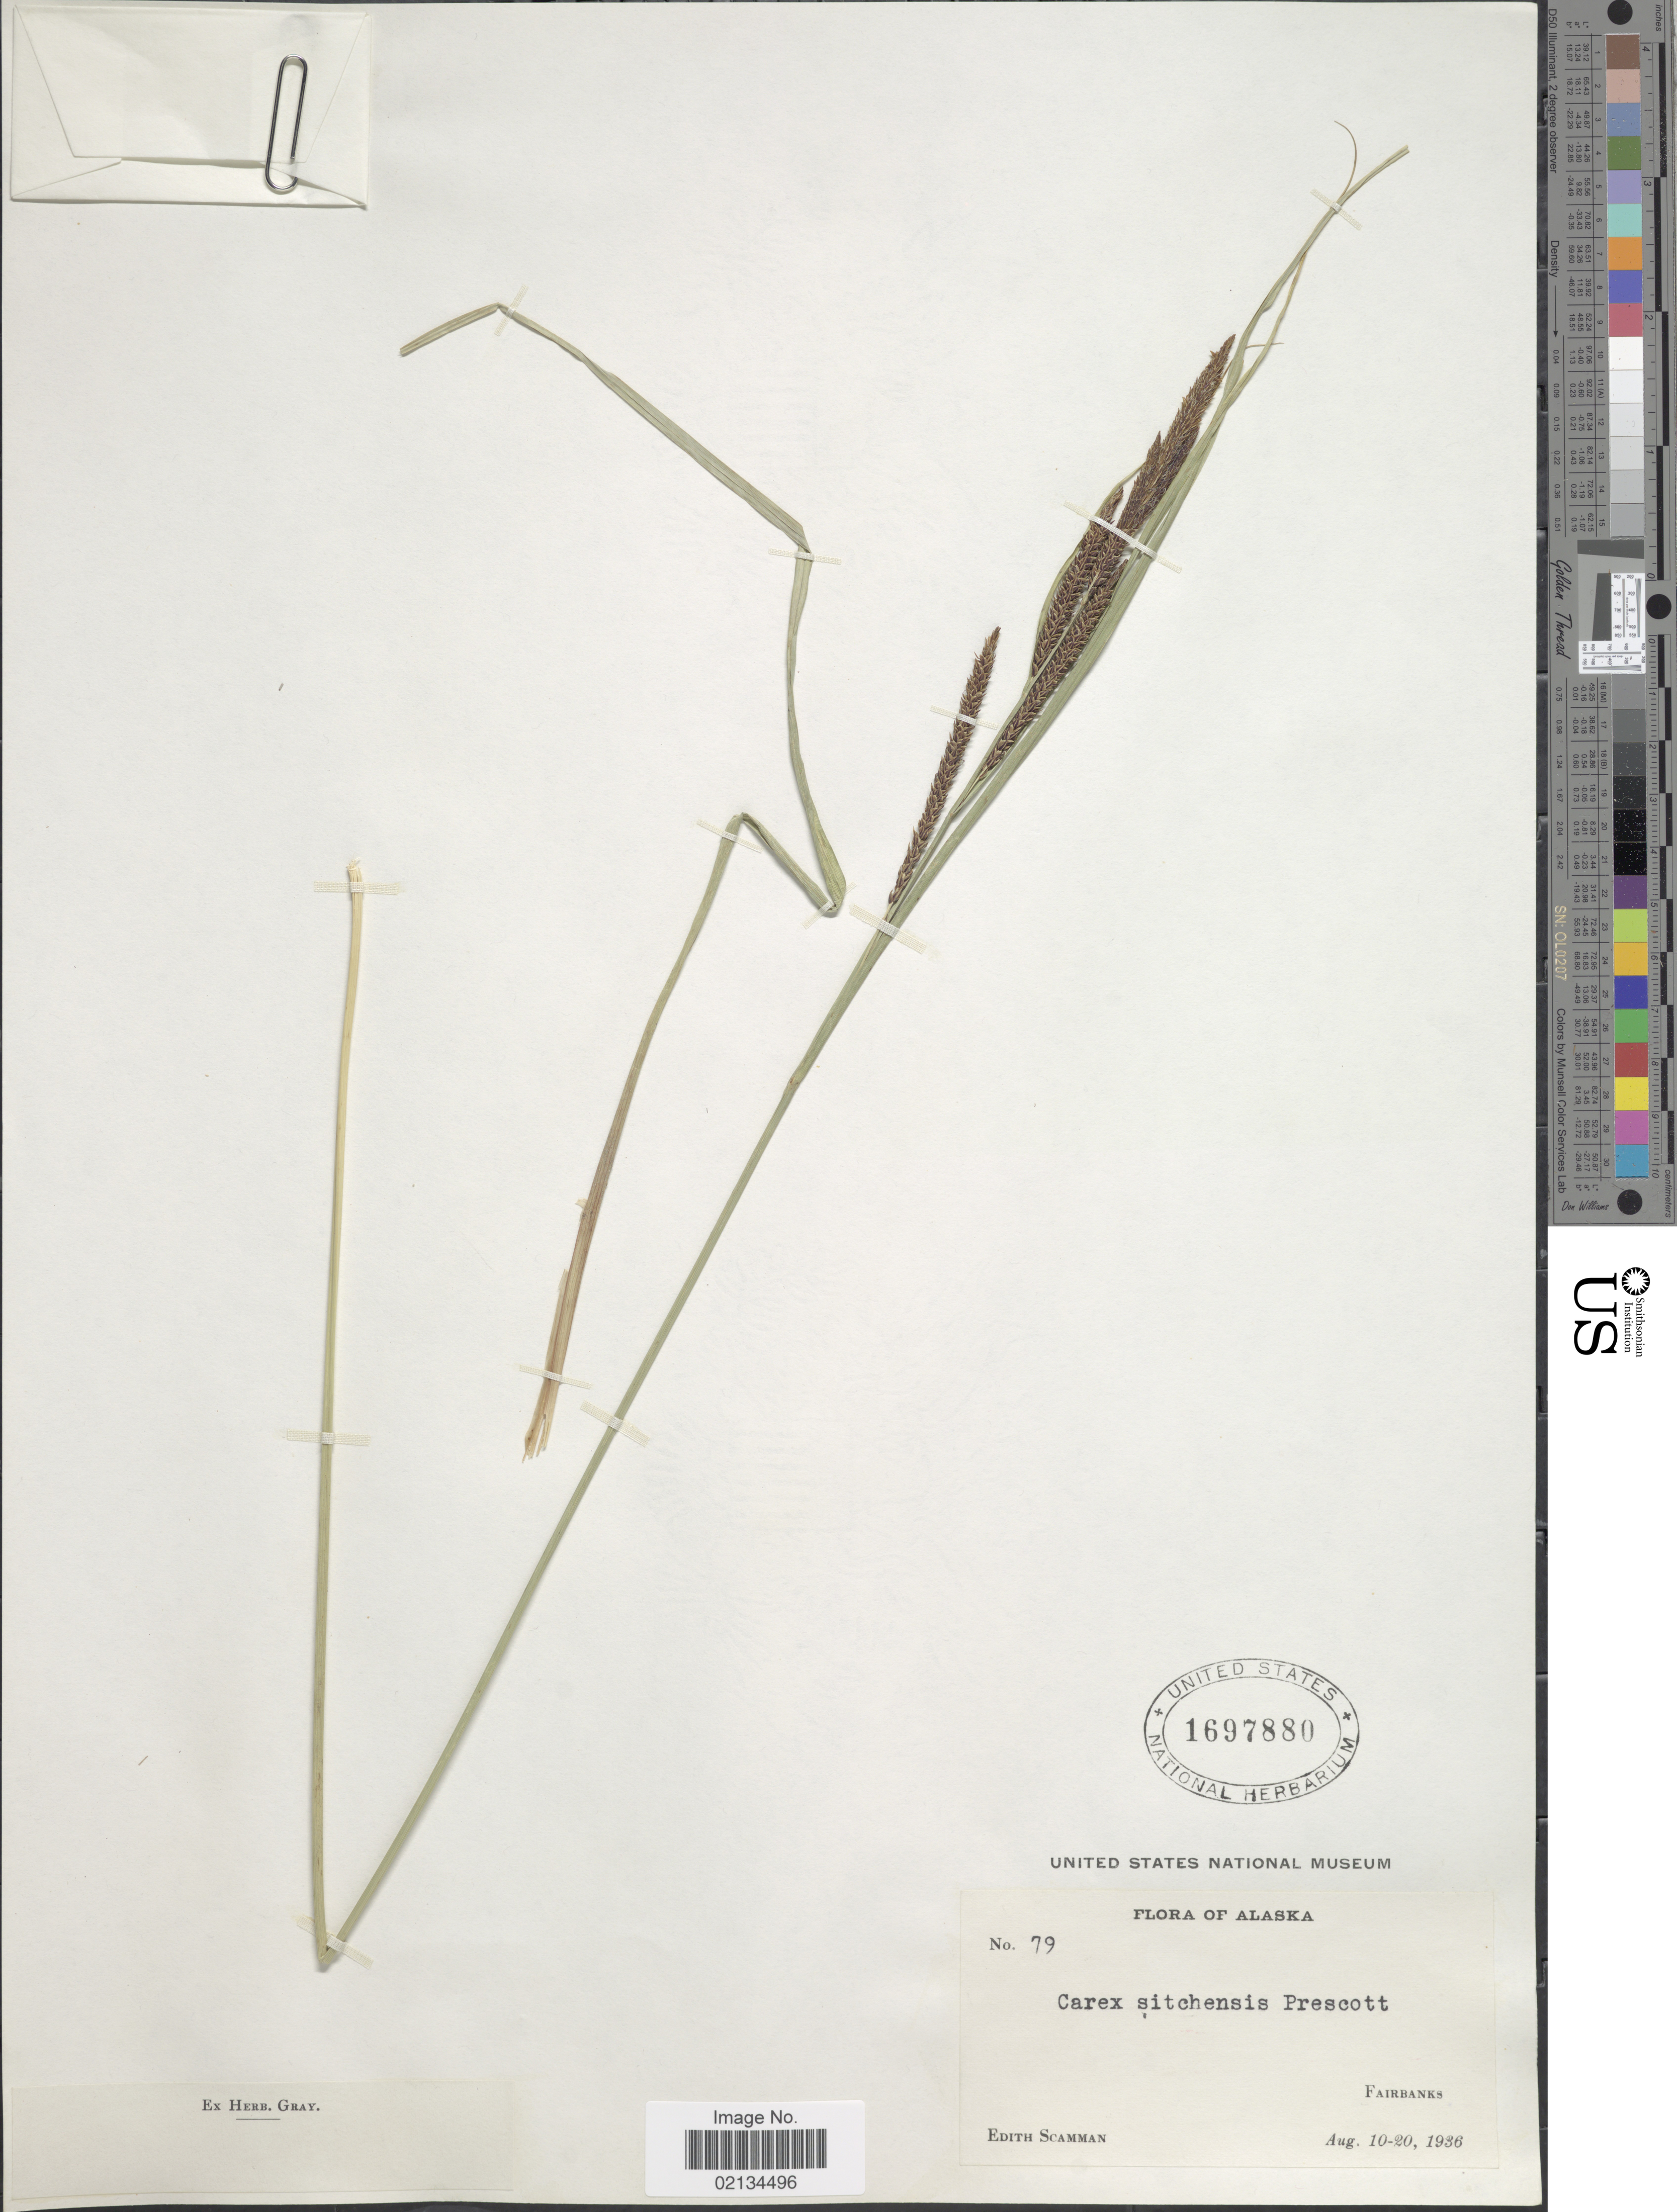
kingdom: Plantae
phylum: Tracheophyta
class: Liliopsida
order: Poales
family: Cyperaceae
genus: Carex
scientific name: Carex aquatilis var. dives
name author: (Holm) Kük.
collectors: E. Scamman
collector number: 79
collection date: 1936-08-10/1936-08-20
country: United States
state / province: Alaska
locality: Fairbanks.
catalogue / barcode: US 1697880